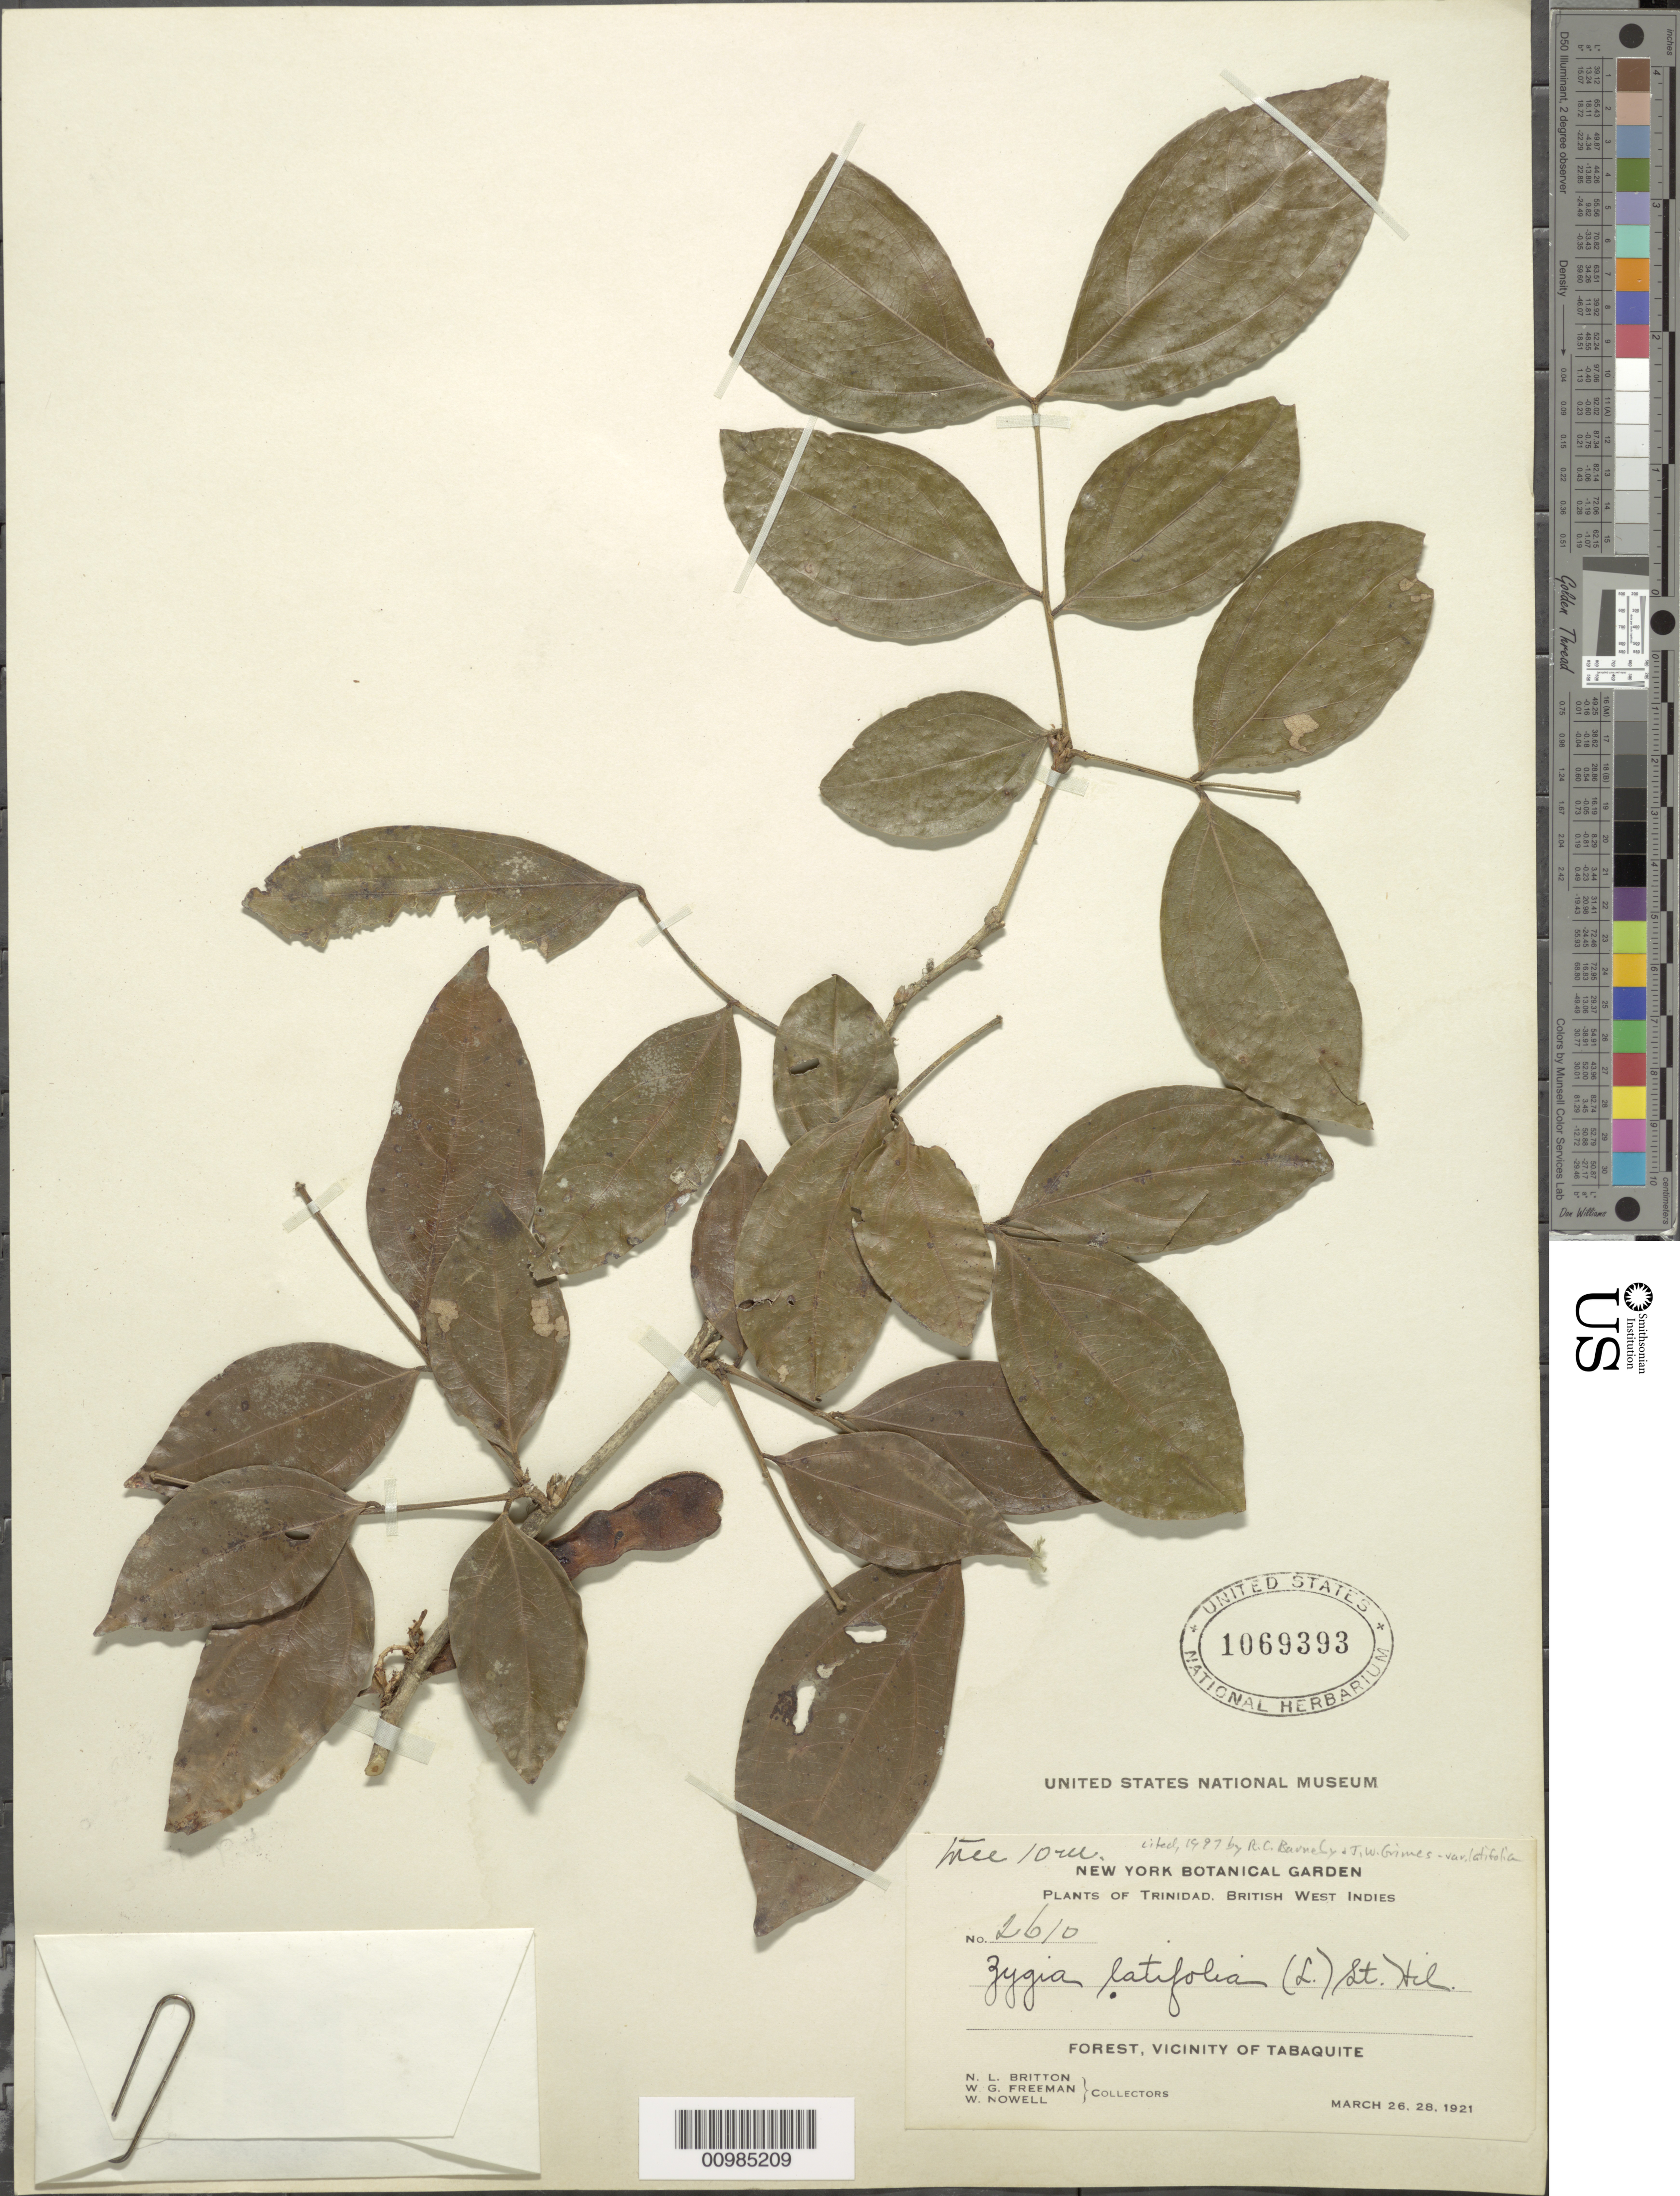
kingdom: Plantae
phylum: Tracheophyta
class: Magnoliopsida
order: Fabales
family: Fabaceae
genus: Zygia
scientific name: Zygia latifolia var. latifolia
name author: (L.) Fawc. & Rendle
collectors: N. Britton, W. Freeman & W. Nowell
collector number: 2610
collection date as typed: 26 Mar 1921 and 28 Mar 1921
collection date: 1921-03-26,1921-03-28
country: Trinidad and Tobago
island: Trinidad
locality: Vicinity of Tabaquite, forest.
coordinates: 0 N, 0 E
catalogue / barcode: US 1069393